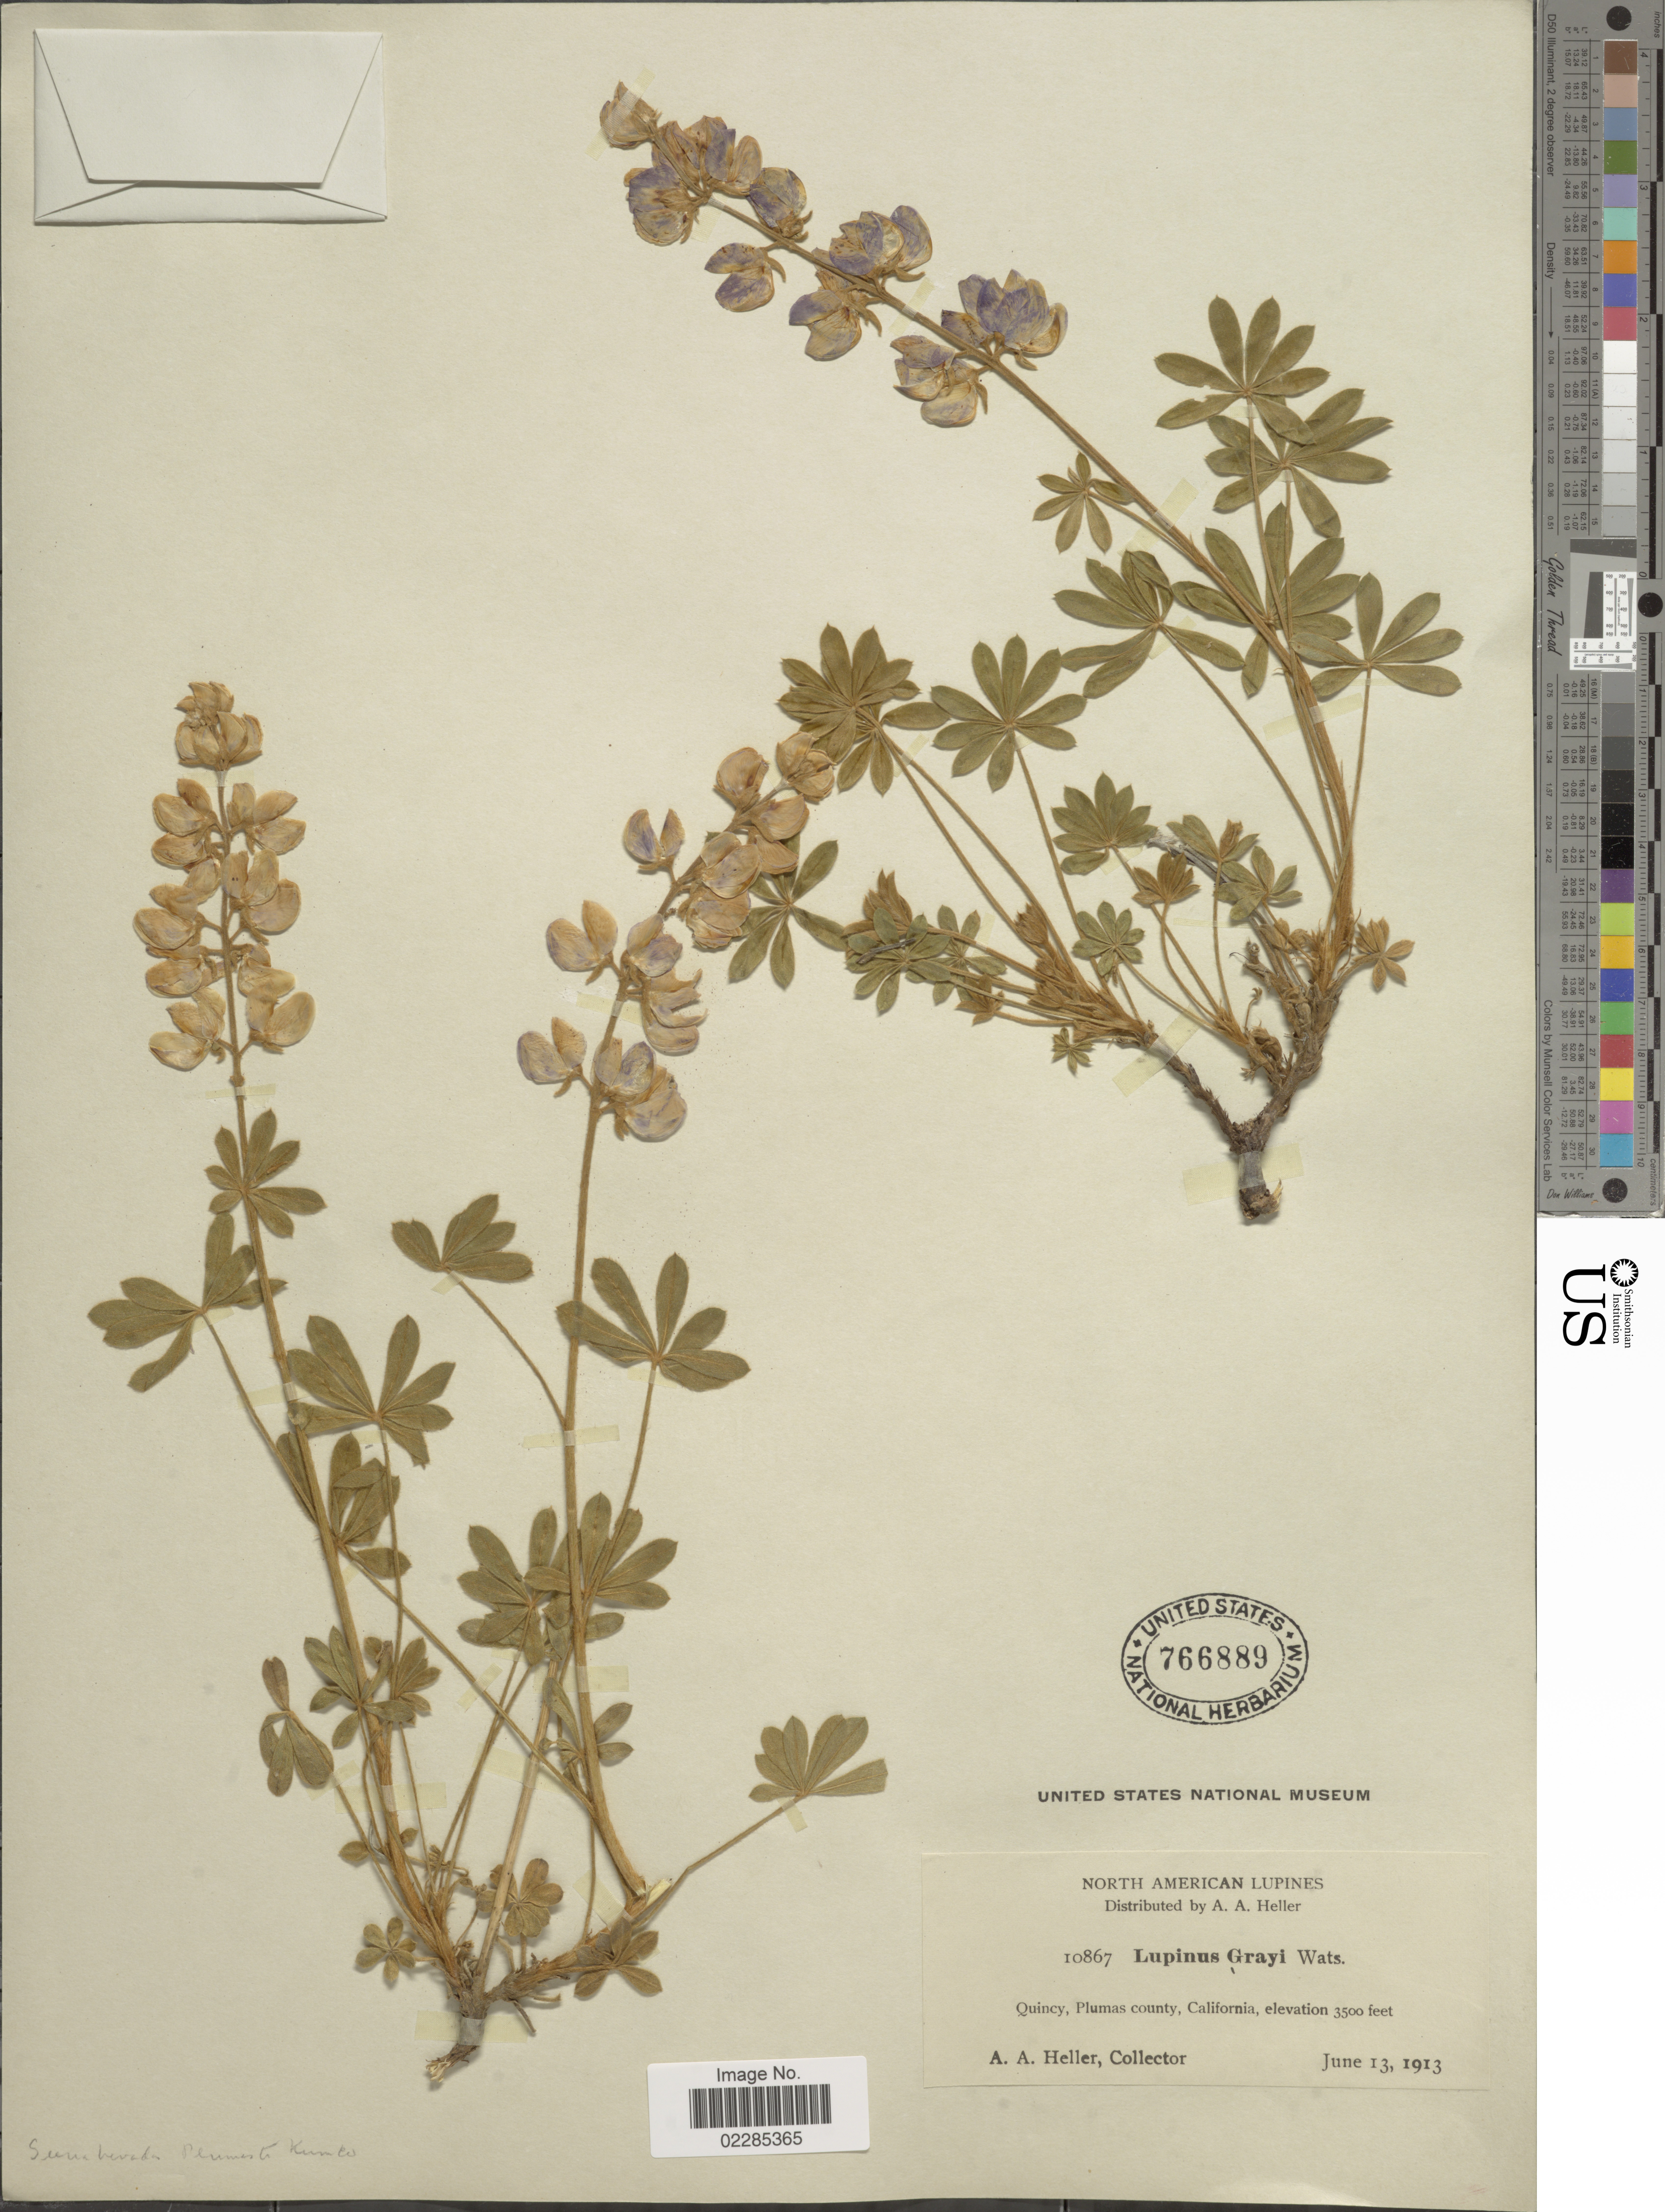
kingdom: Plantae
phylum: Tracheophyta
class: Magnoliopsida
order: Fabales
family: Fabaceae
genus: Lupinus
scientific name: Lupinus grayi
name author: S. Watson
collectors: A. A. Heller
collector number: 10867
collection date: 1913-06-13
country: United States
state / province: California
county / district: Plumas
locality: Quincy, Plumas county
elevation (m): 1067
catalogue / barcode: US 766889